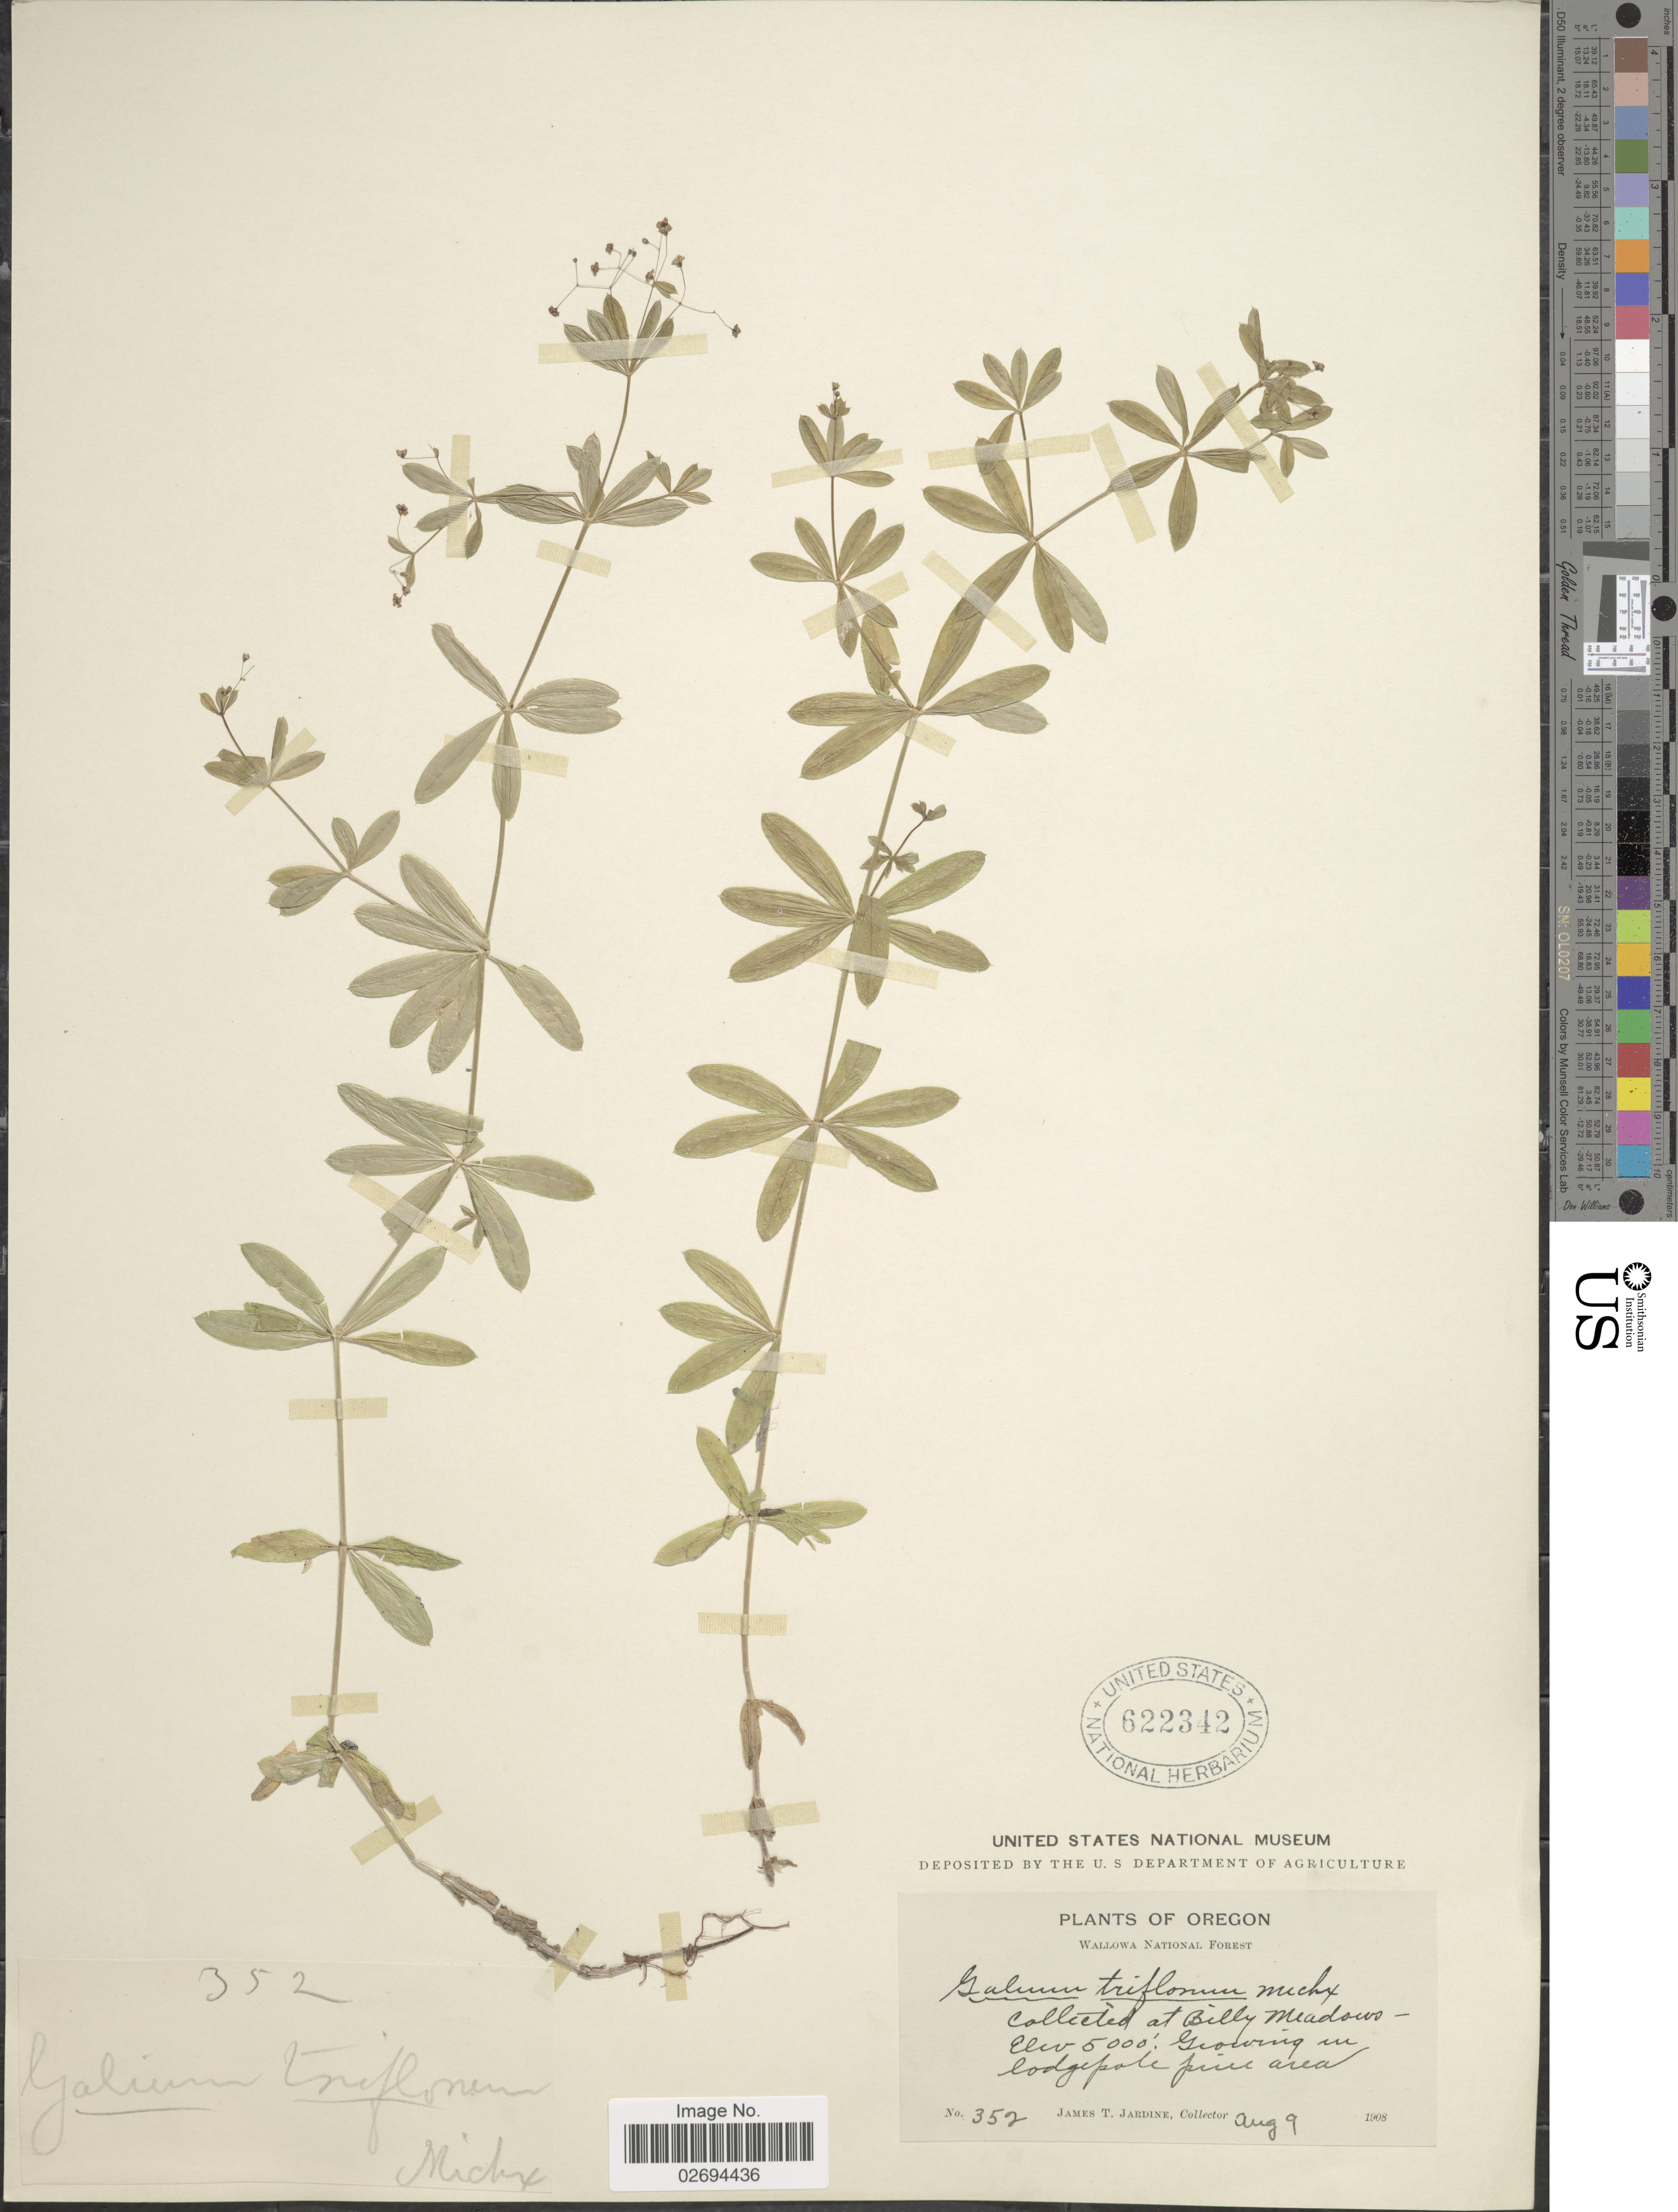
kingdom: Plantae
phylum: Tracheophyta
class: Magnoliopsida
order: Gentianales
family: Rubiaceae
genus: Galium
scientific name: Galium triflorum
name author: Michx.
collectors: J. T. Jardine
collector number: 352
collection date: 1908-08-09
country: United States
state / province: Oregon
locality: Wallowa National Forest. Billy Meadows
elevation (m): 1524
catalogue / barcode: US 622342